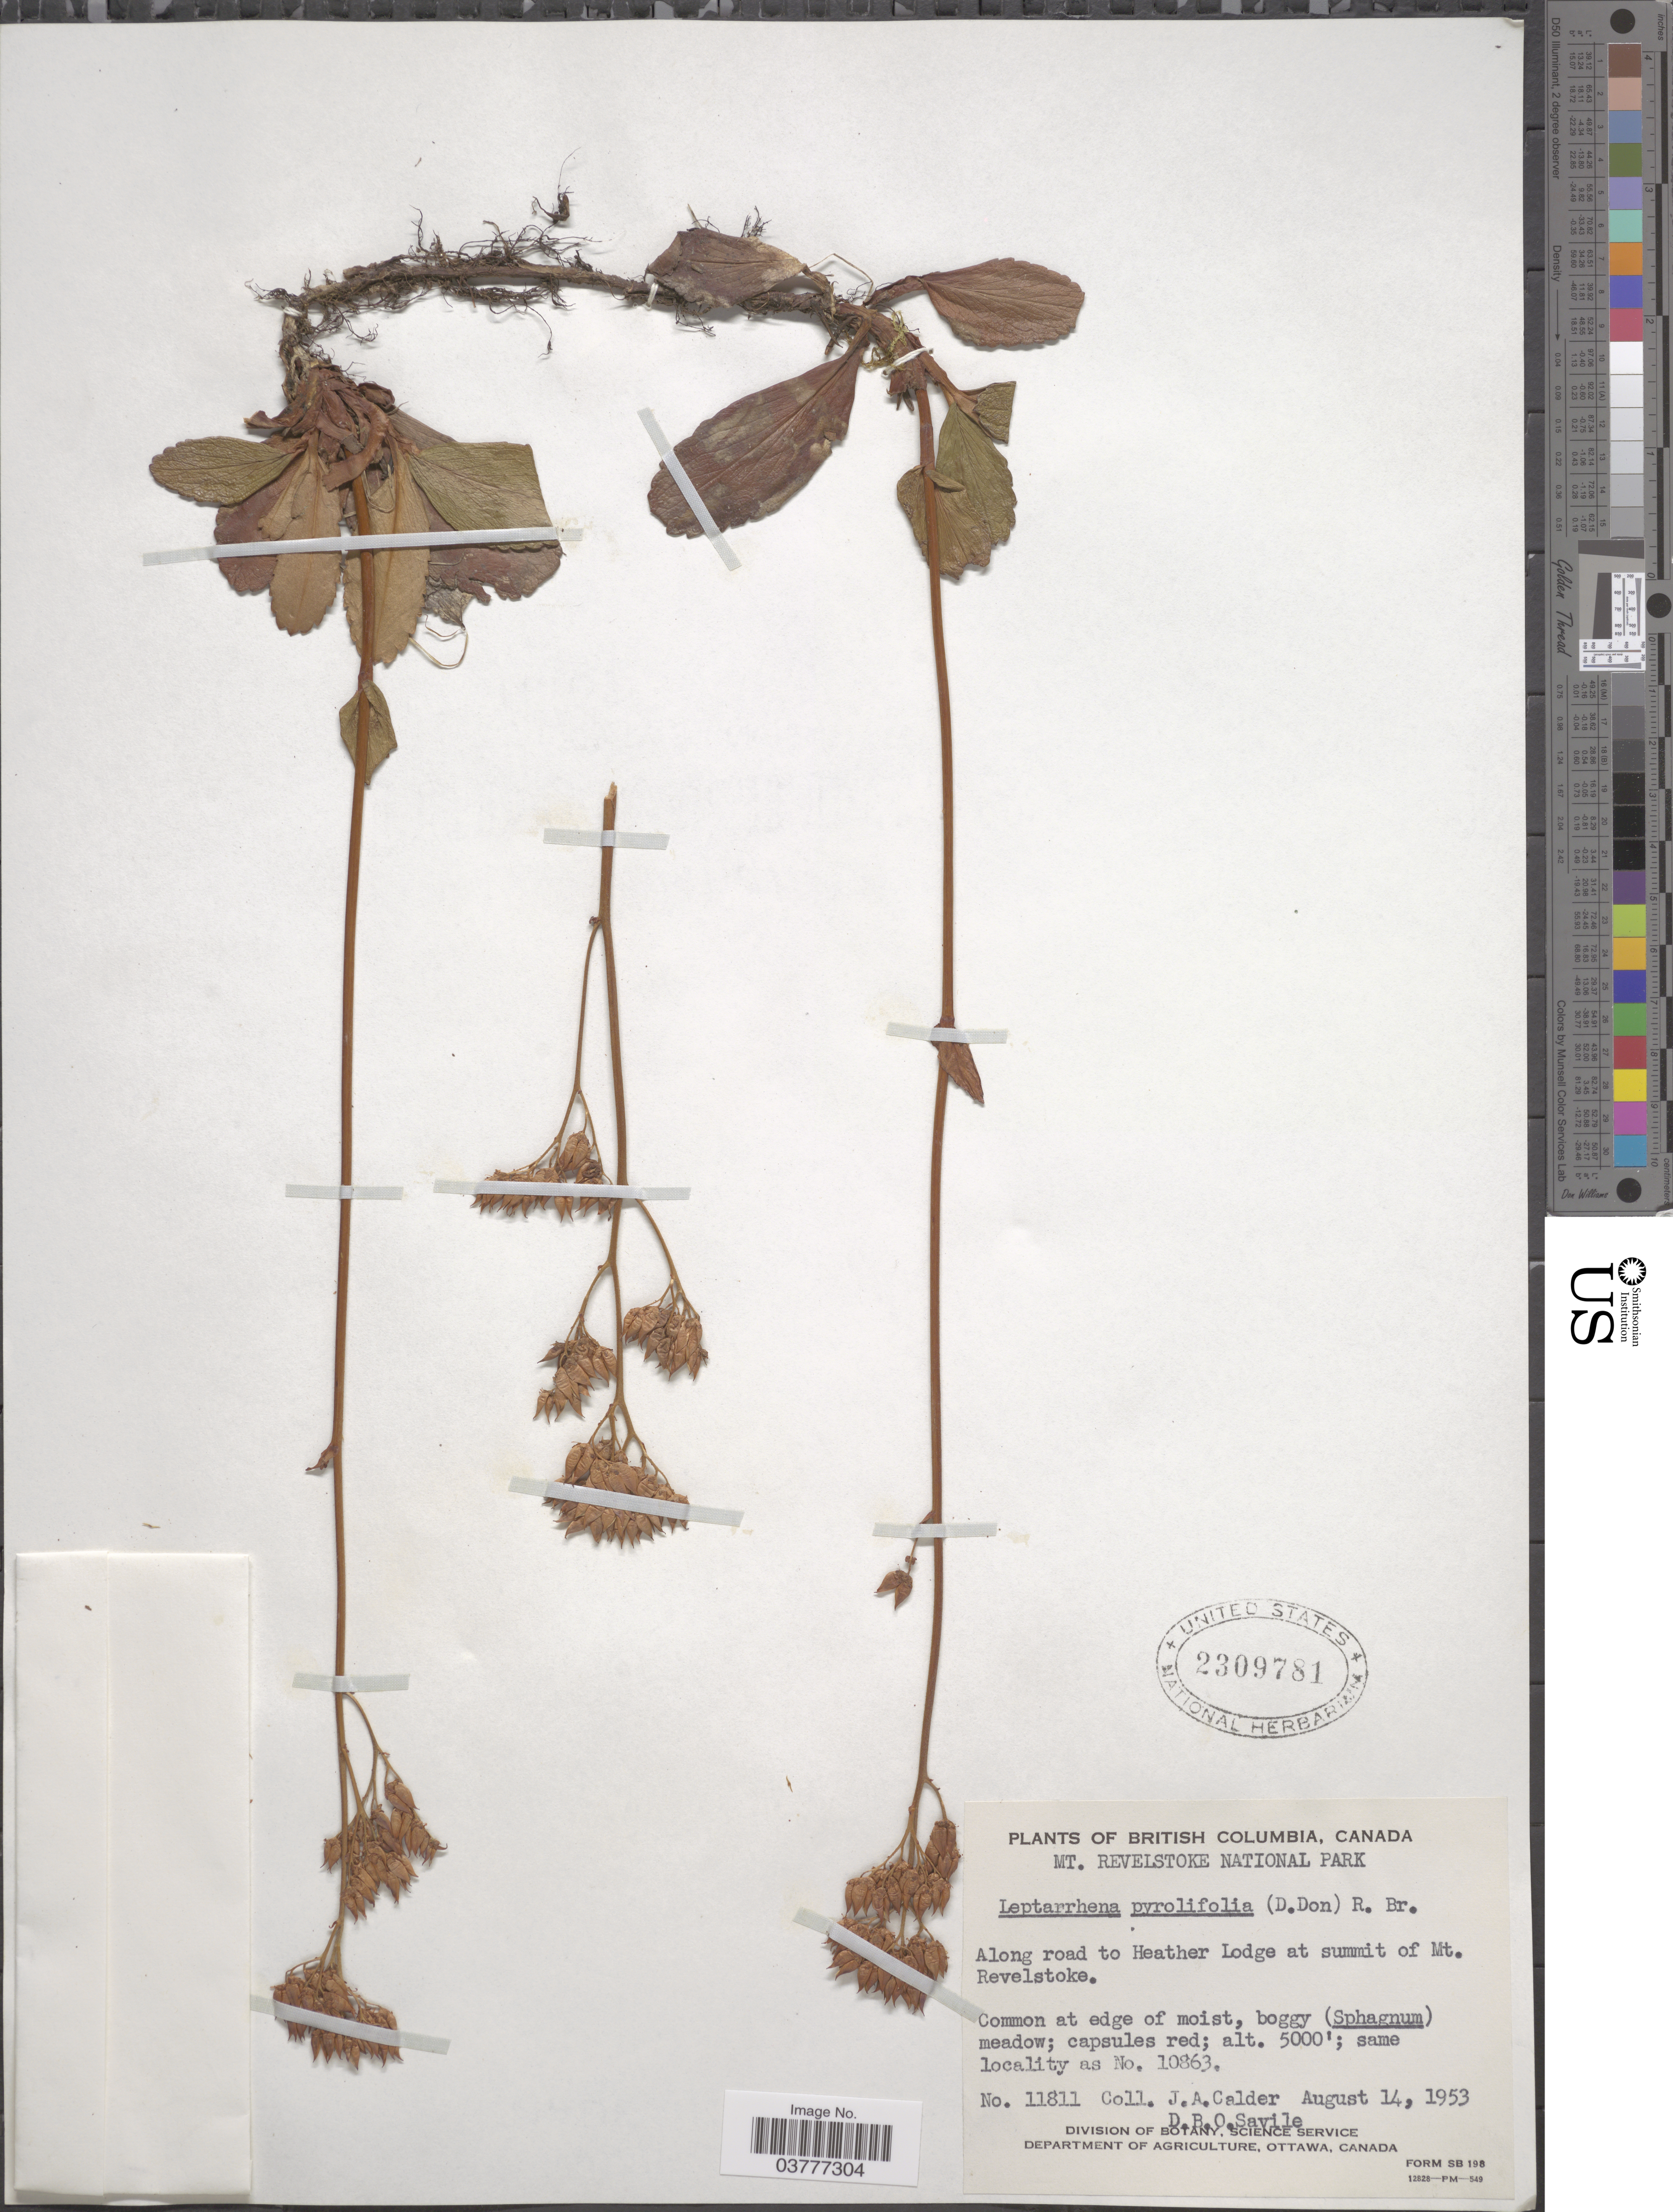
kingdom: Plantae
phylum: Tracheophyta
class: Magnoliopsida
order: Saxifragales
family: Saxifragaceae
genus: Leptarrhena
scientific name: Leptarrhena pyrolifolia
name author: (D. Don) Ser.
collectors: J. A. Calder & D. Savile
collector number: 11811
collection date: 1953-08-14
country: Canada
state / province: British Columbia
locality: Mt. Revelstoke National Park. Along road to Heather Lodge at summit of Mt. Revelstoke.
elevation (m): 1524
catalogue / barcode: US 2309781